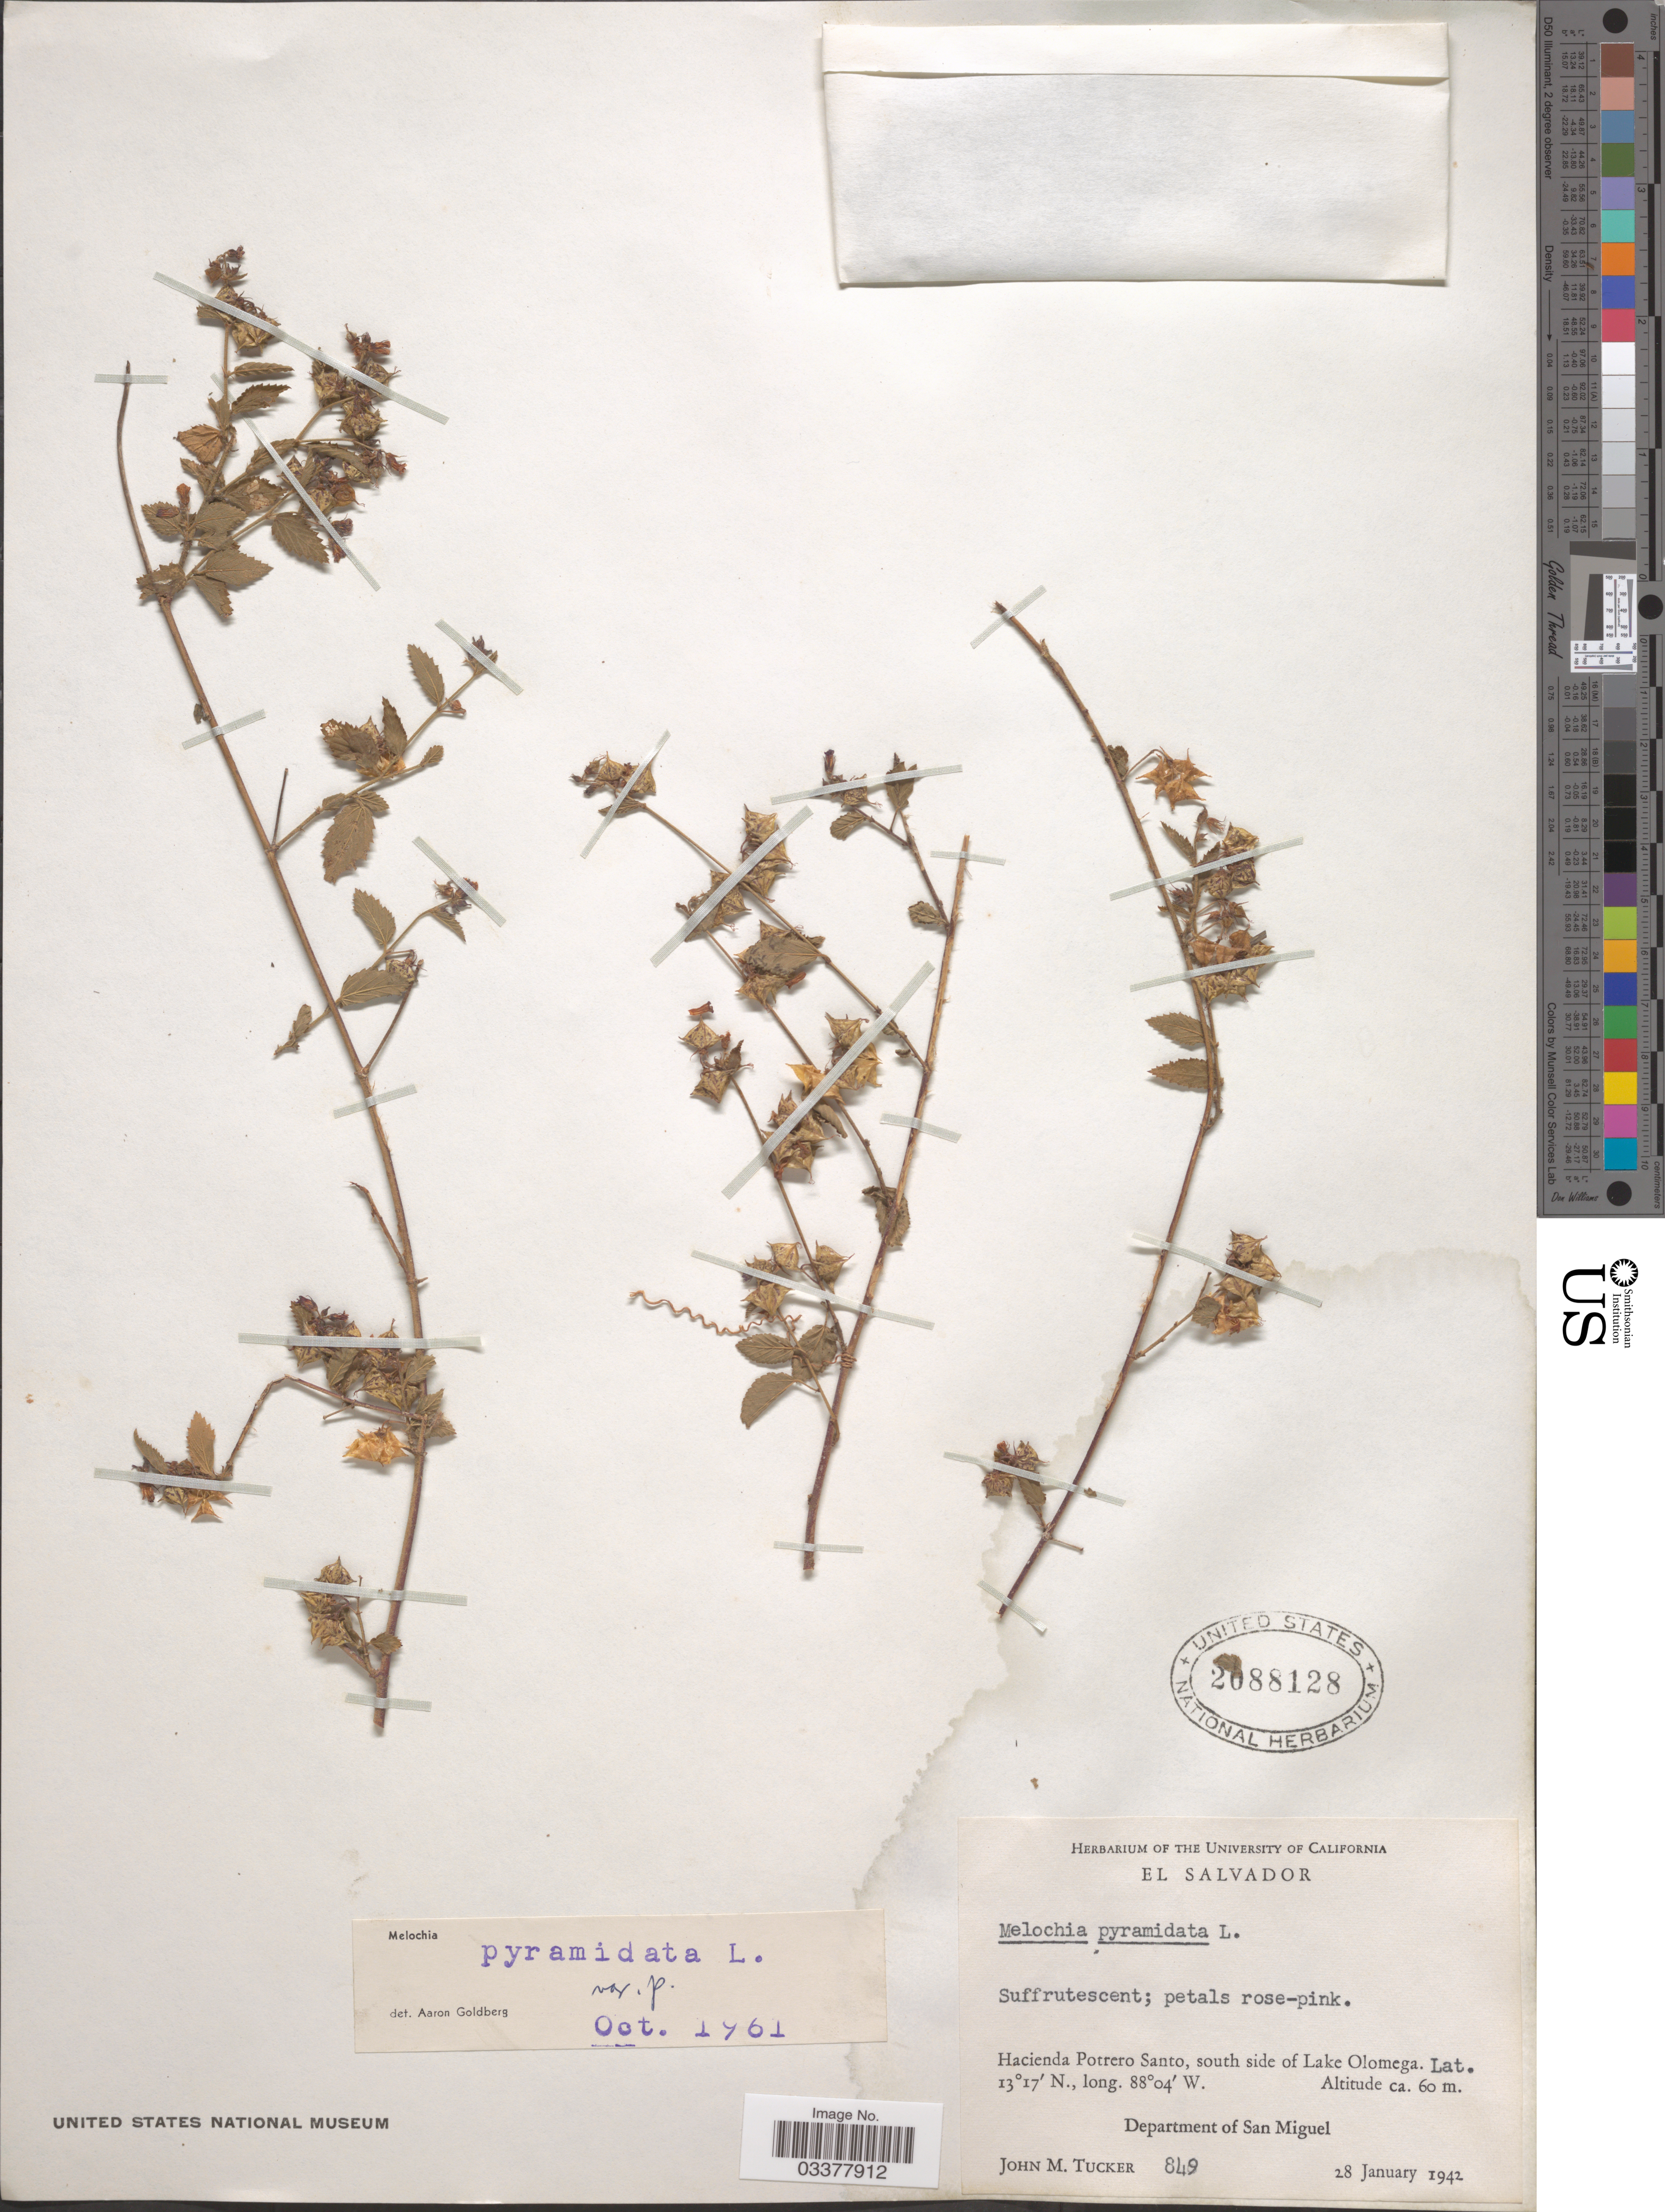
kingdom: Plantae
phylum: Tracheophyta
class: Magnoliopsida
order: Malvales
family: Malvaceae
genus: Melochia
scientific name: Melochia pyramidata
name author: L.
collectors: J. M. Tucker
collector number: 849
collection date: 1942-01-28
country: El Salvador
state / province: San Miguel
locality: Hacienda Potrero Santo, south side of Lake Olomega. Department of San Miguel.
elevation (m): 60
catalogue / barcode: US 2088128